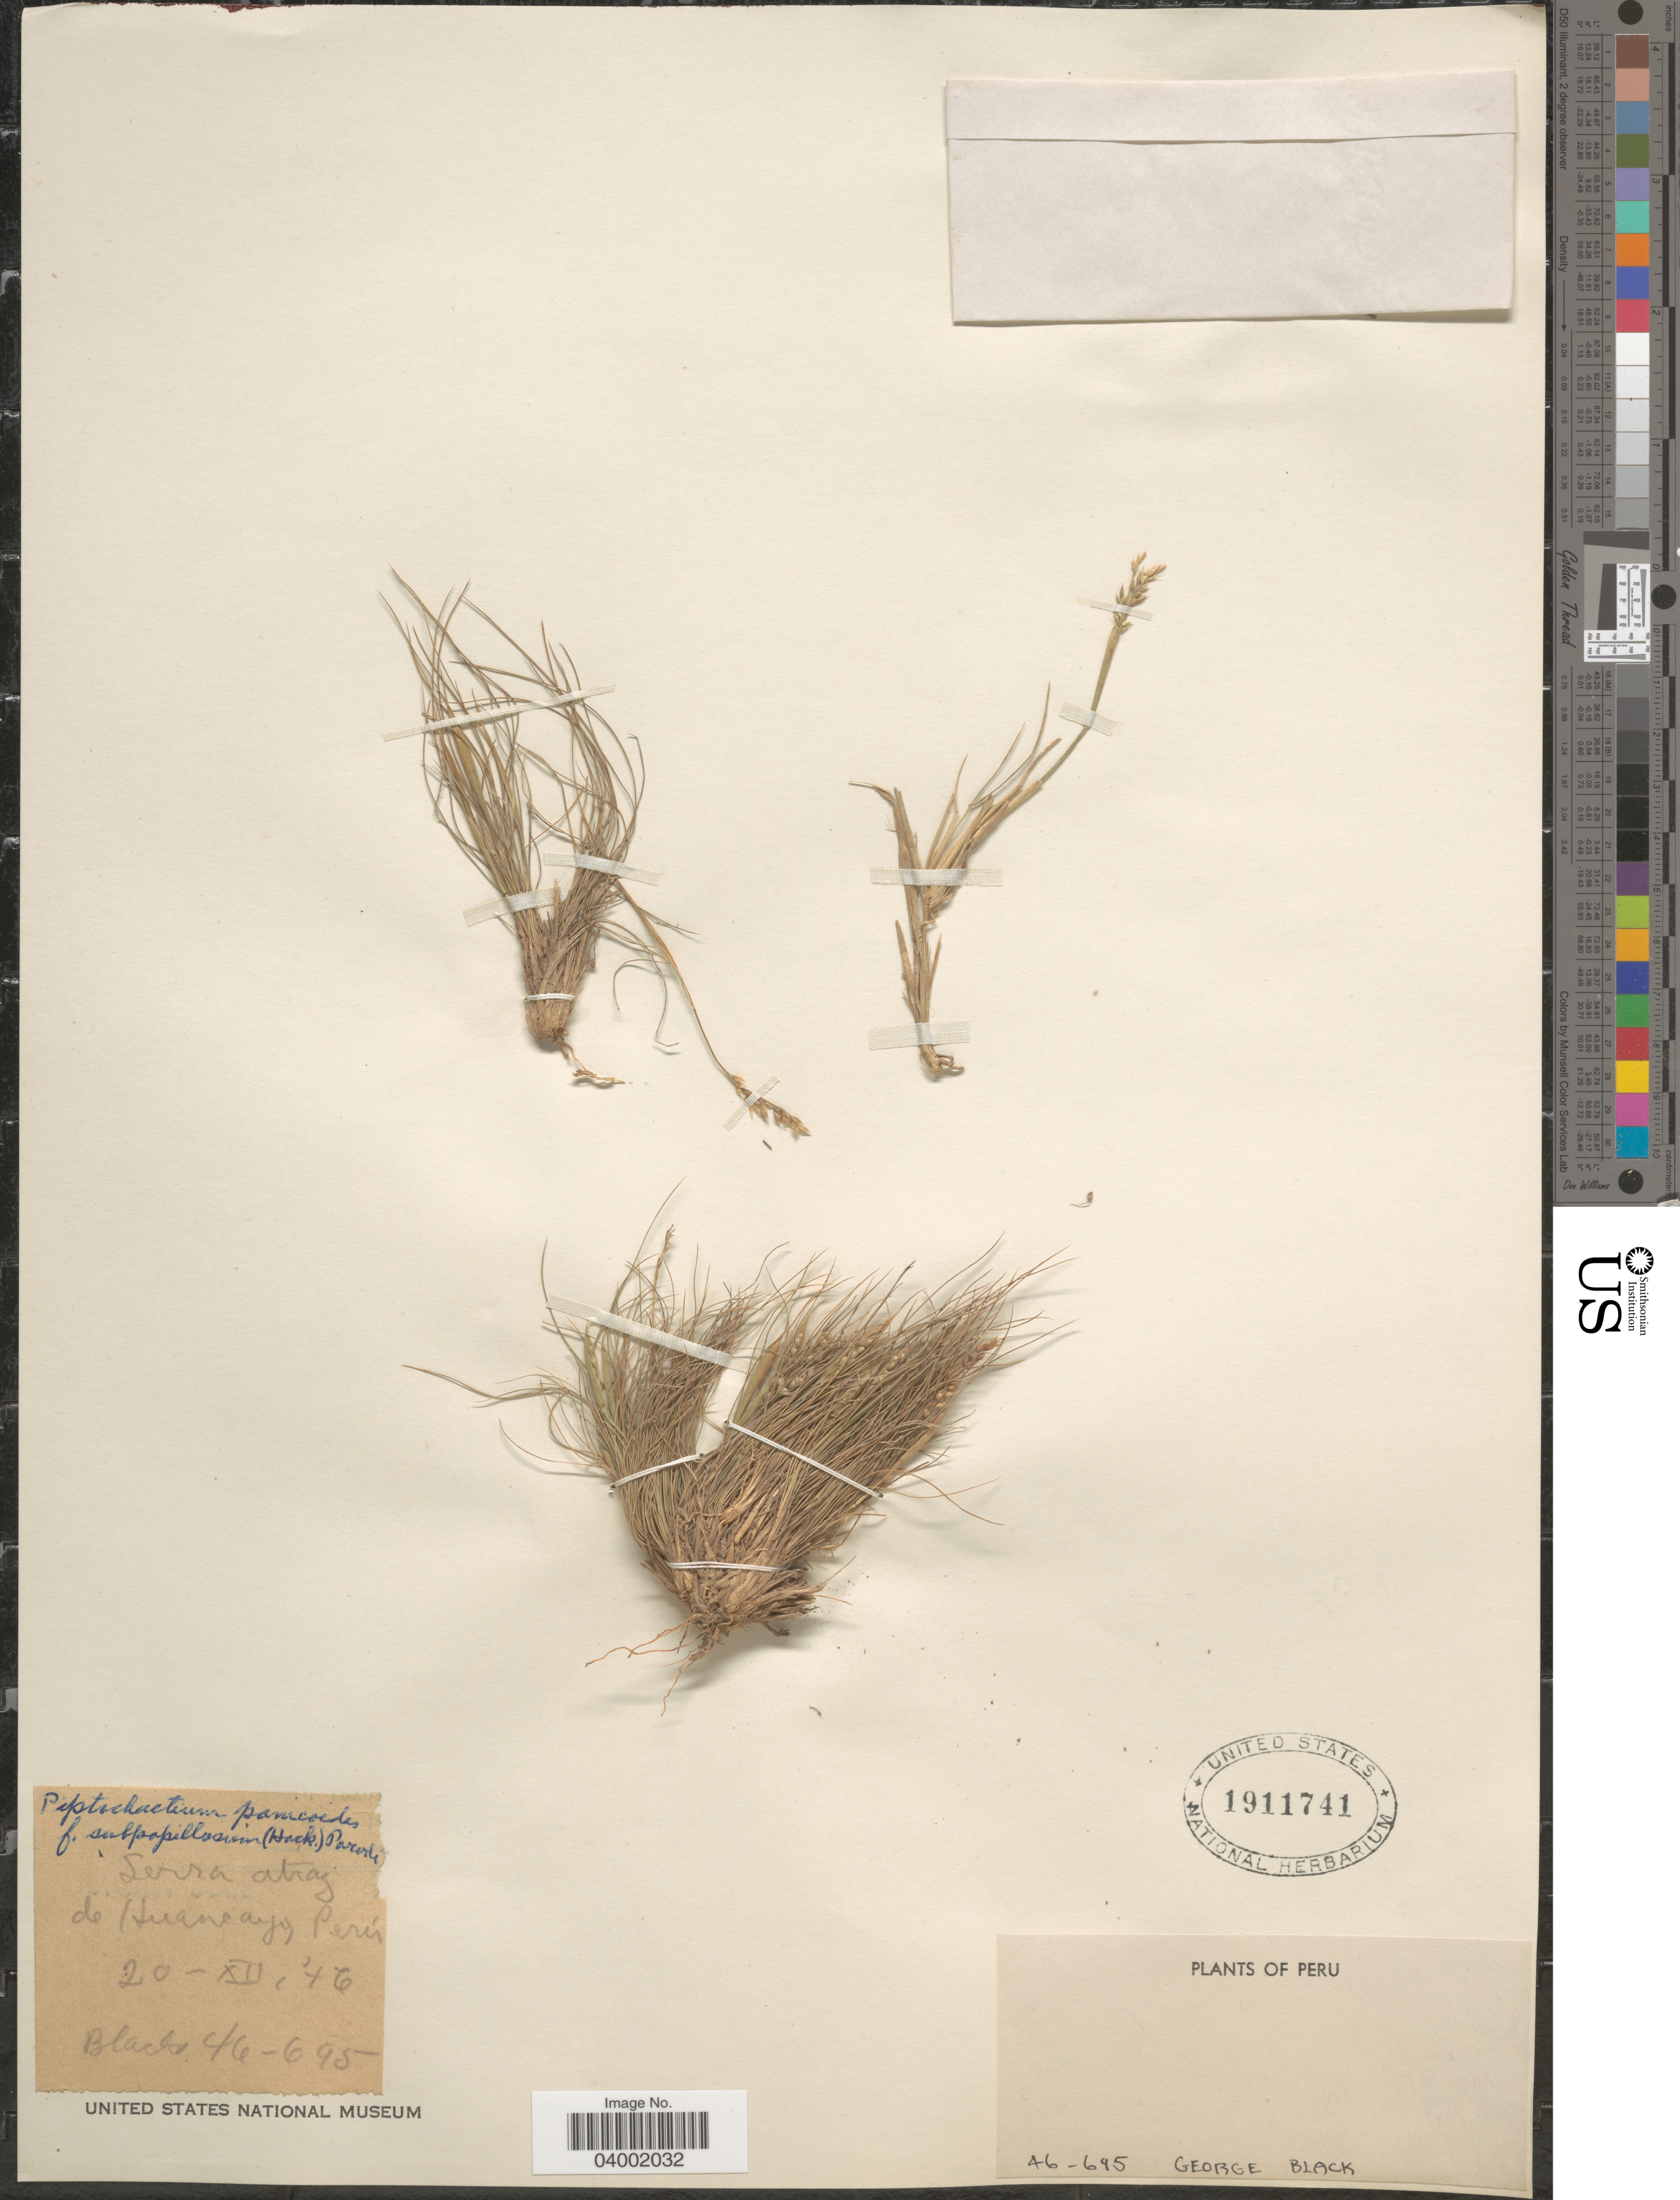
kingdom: Plantae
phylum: Tracheophyta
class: Liliopsida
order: Poales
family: Poaceae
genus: Piptochaetium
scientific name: Piptochaetium panicoides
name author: (Lam.) É. Desv.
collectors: G. A. Black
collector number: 46-695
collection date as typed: Transcribed d/m/y: 20/12/46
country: Peru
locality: Serra atraj de Huancayo.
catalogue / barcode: US 1911741